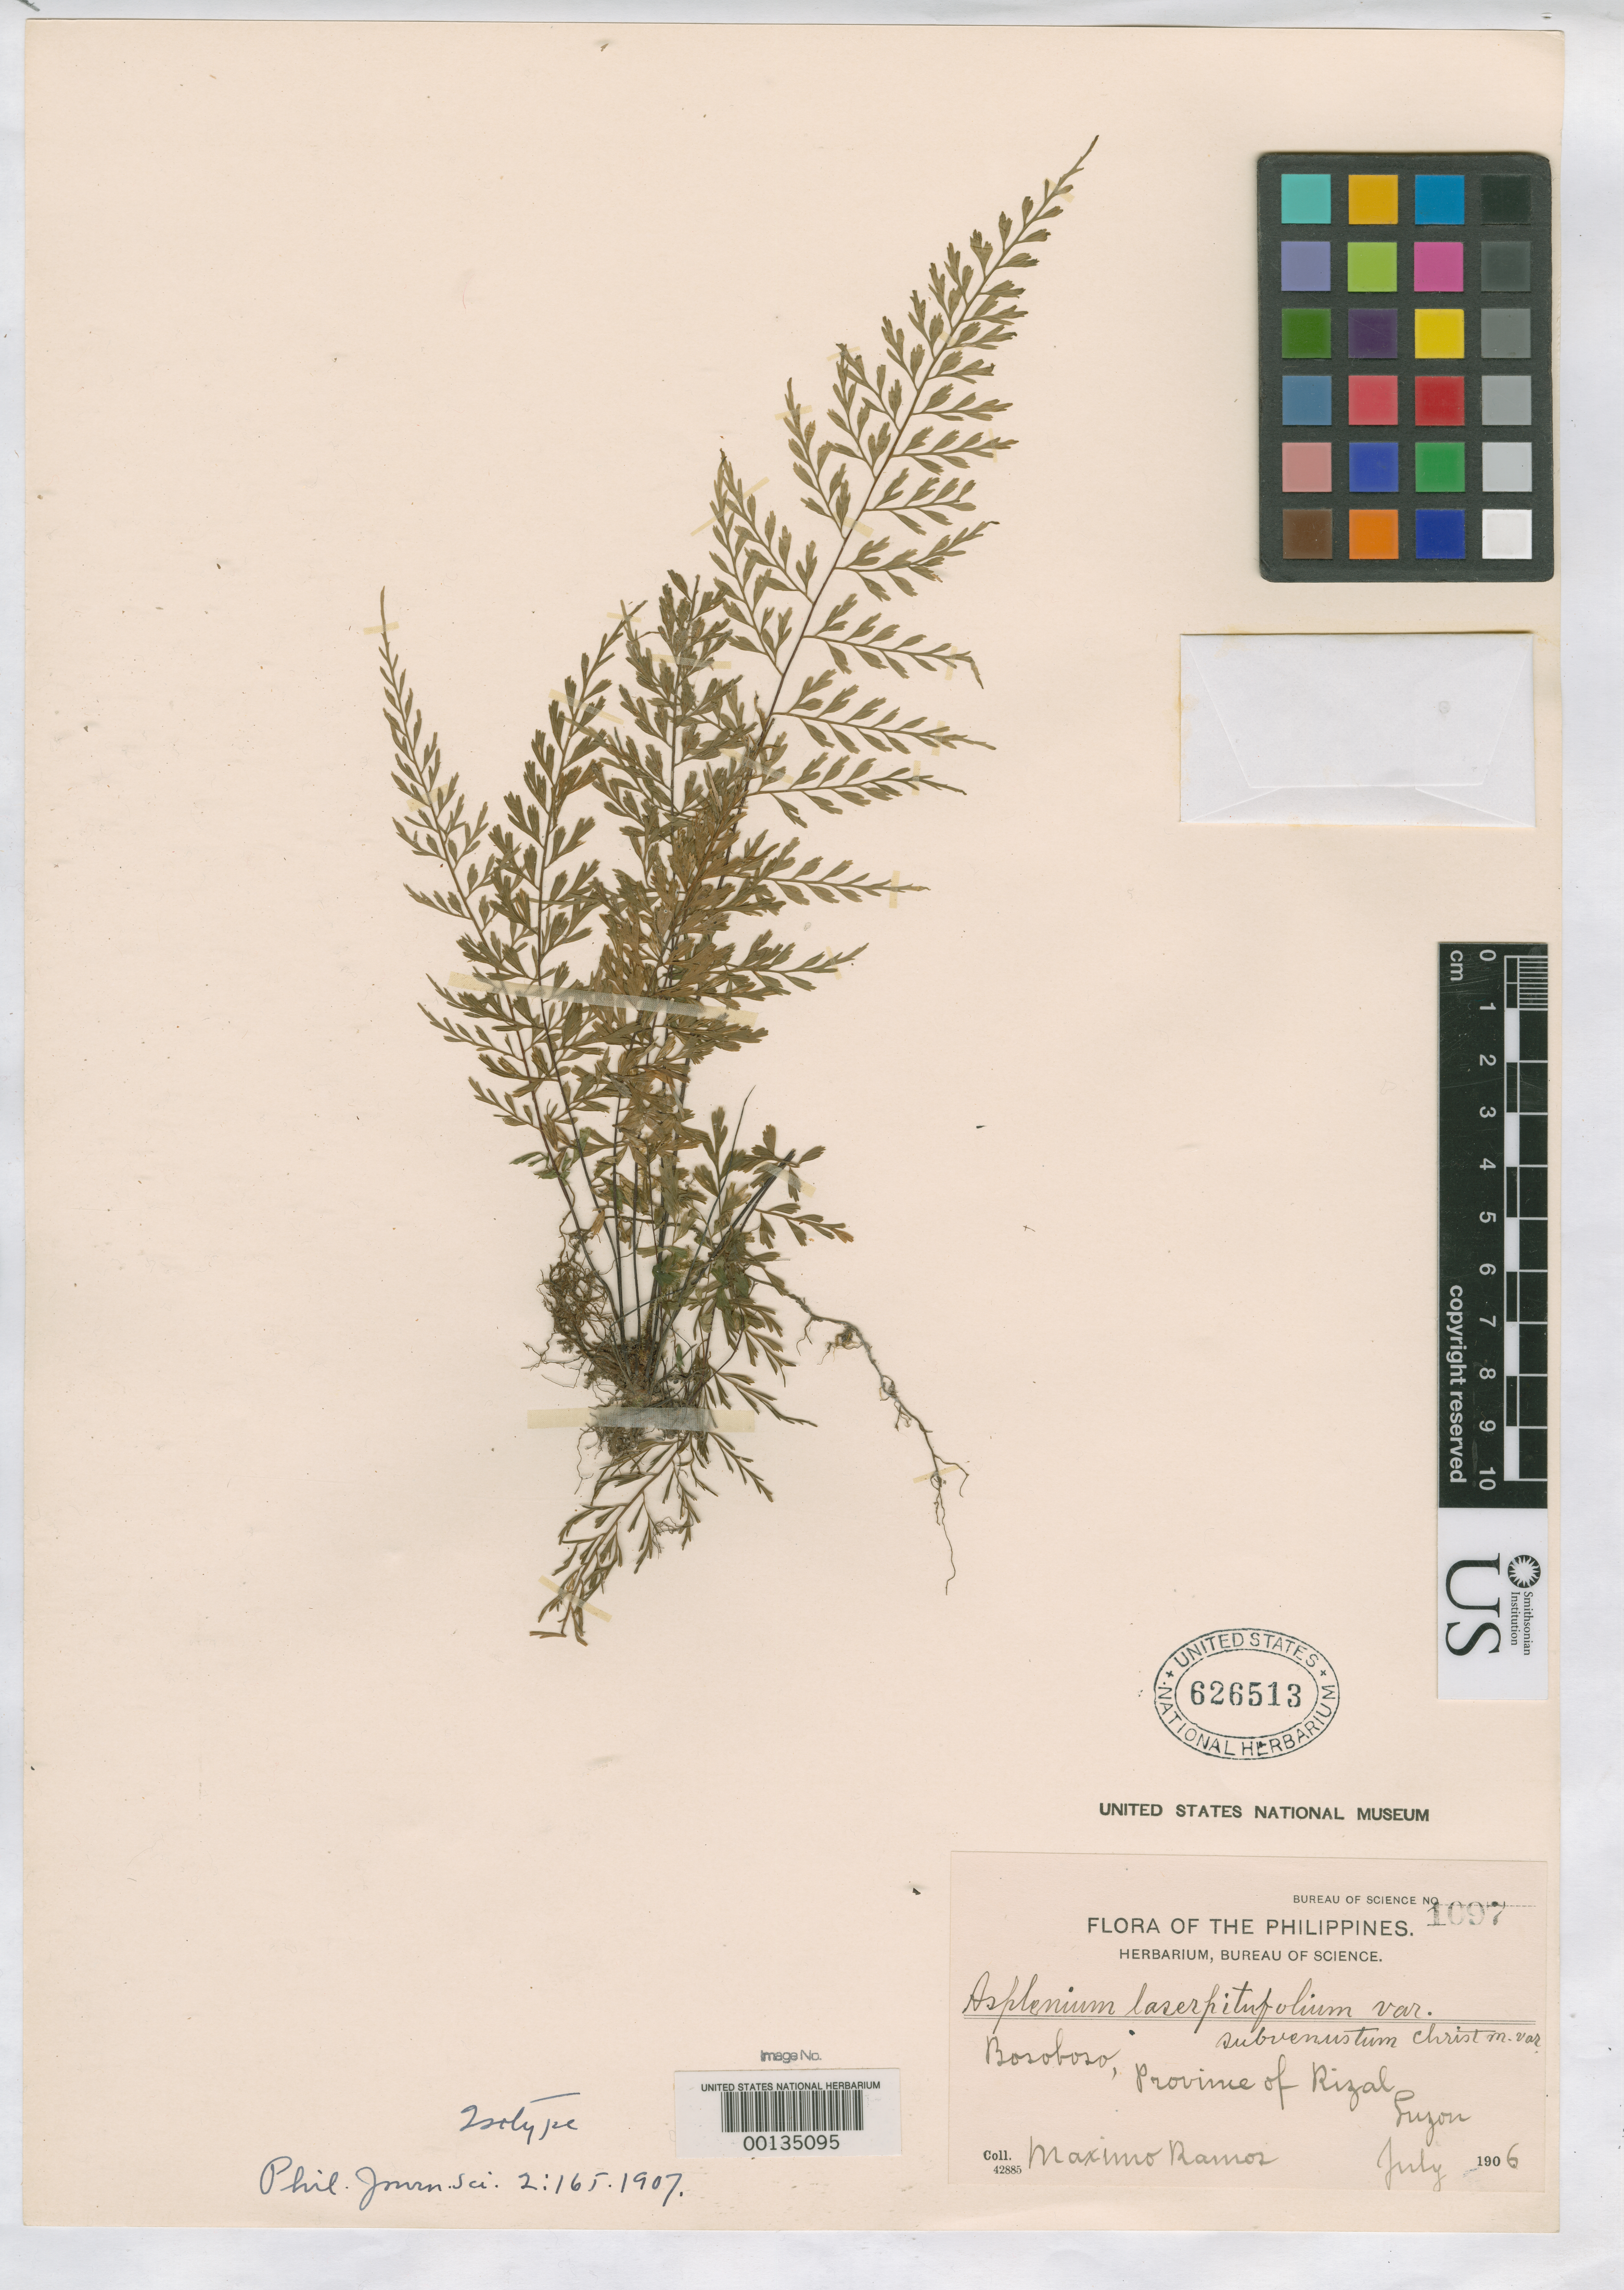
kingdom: Plantae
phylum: Tracheophyta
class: Polypodiopsida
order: Polypodiales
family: Aspleniaceae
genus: Asplenium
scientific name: Asplenium laserpitiifolium var. subvenustum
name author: Christ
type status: Isosyntype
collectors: M. Ramos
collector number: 1097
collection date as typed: Jul 1906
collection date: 1906-07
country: Philippines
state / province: Calabarzon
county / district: Rizal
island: Luzon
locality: Bosoboso.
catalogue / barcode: US 626513